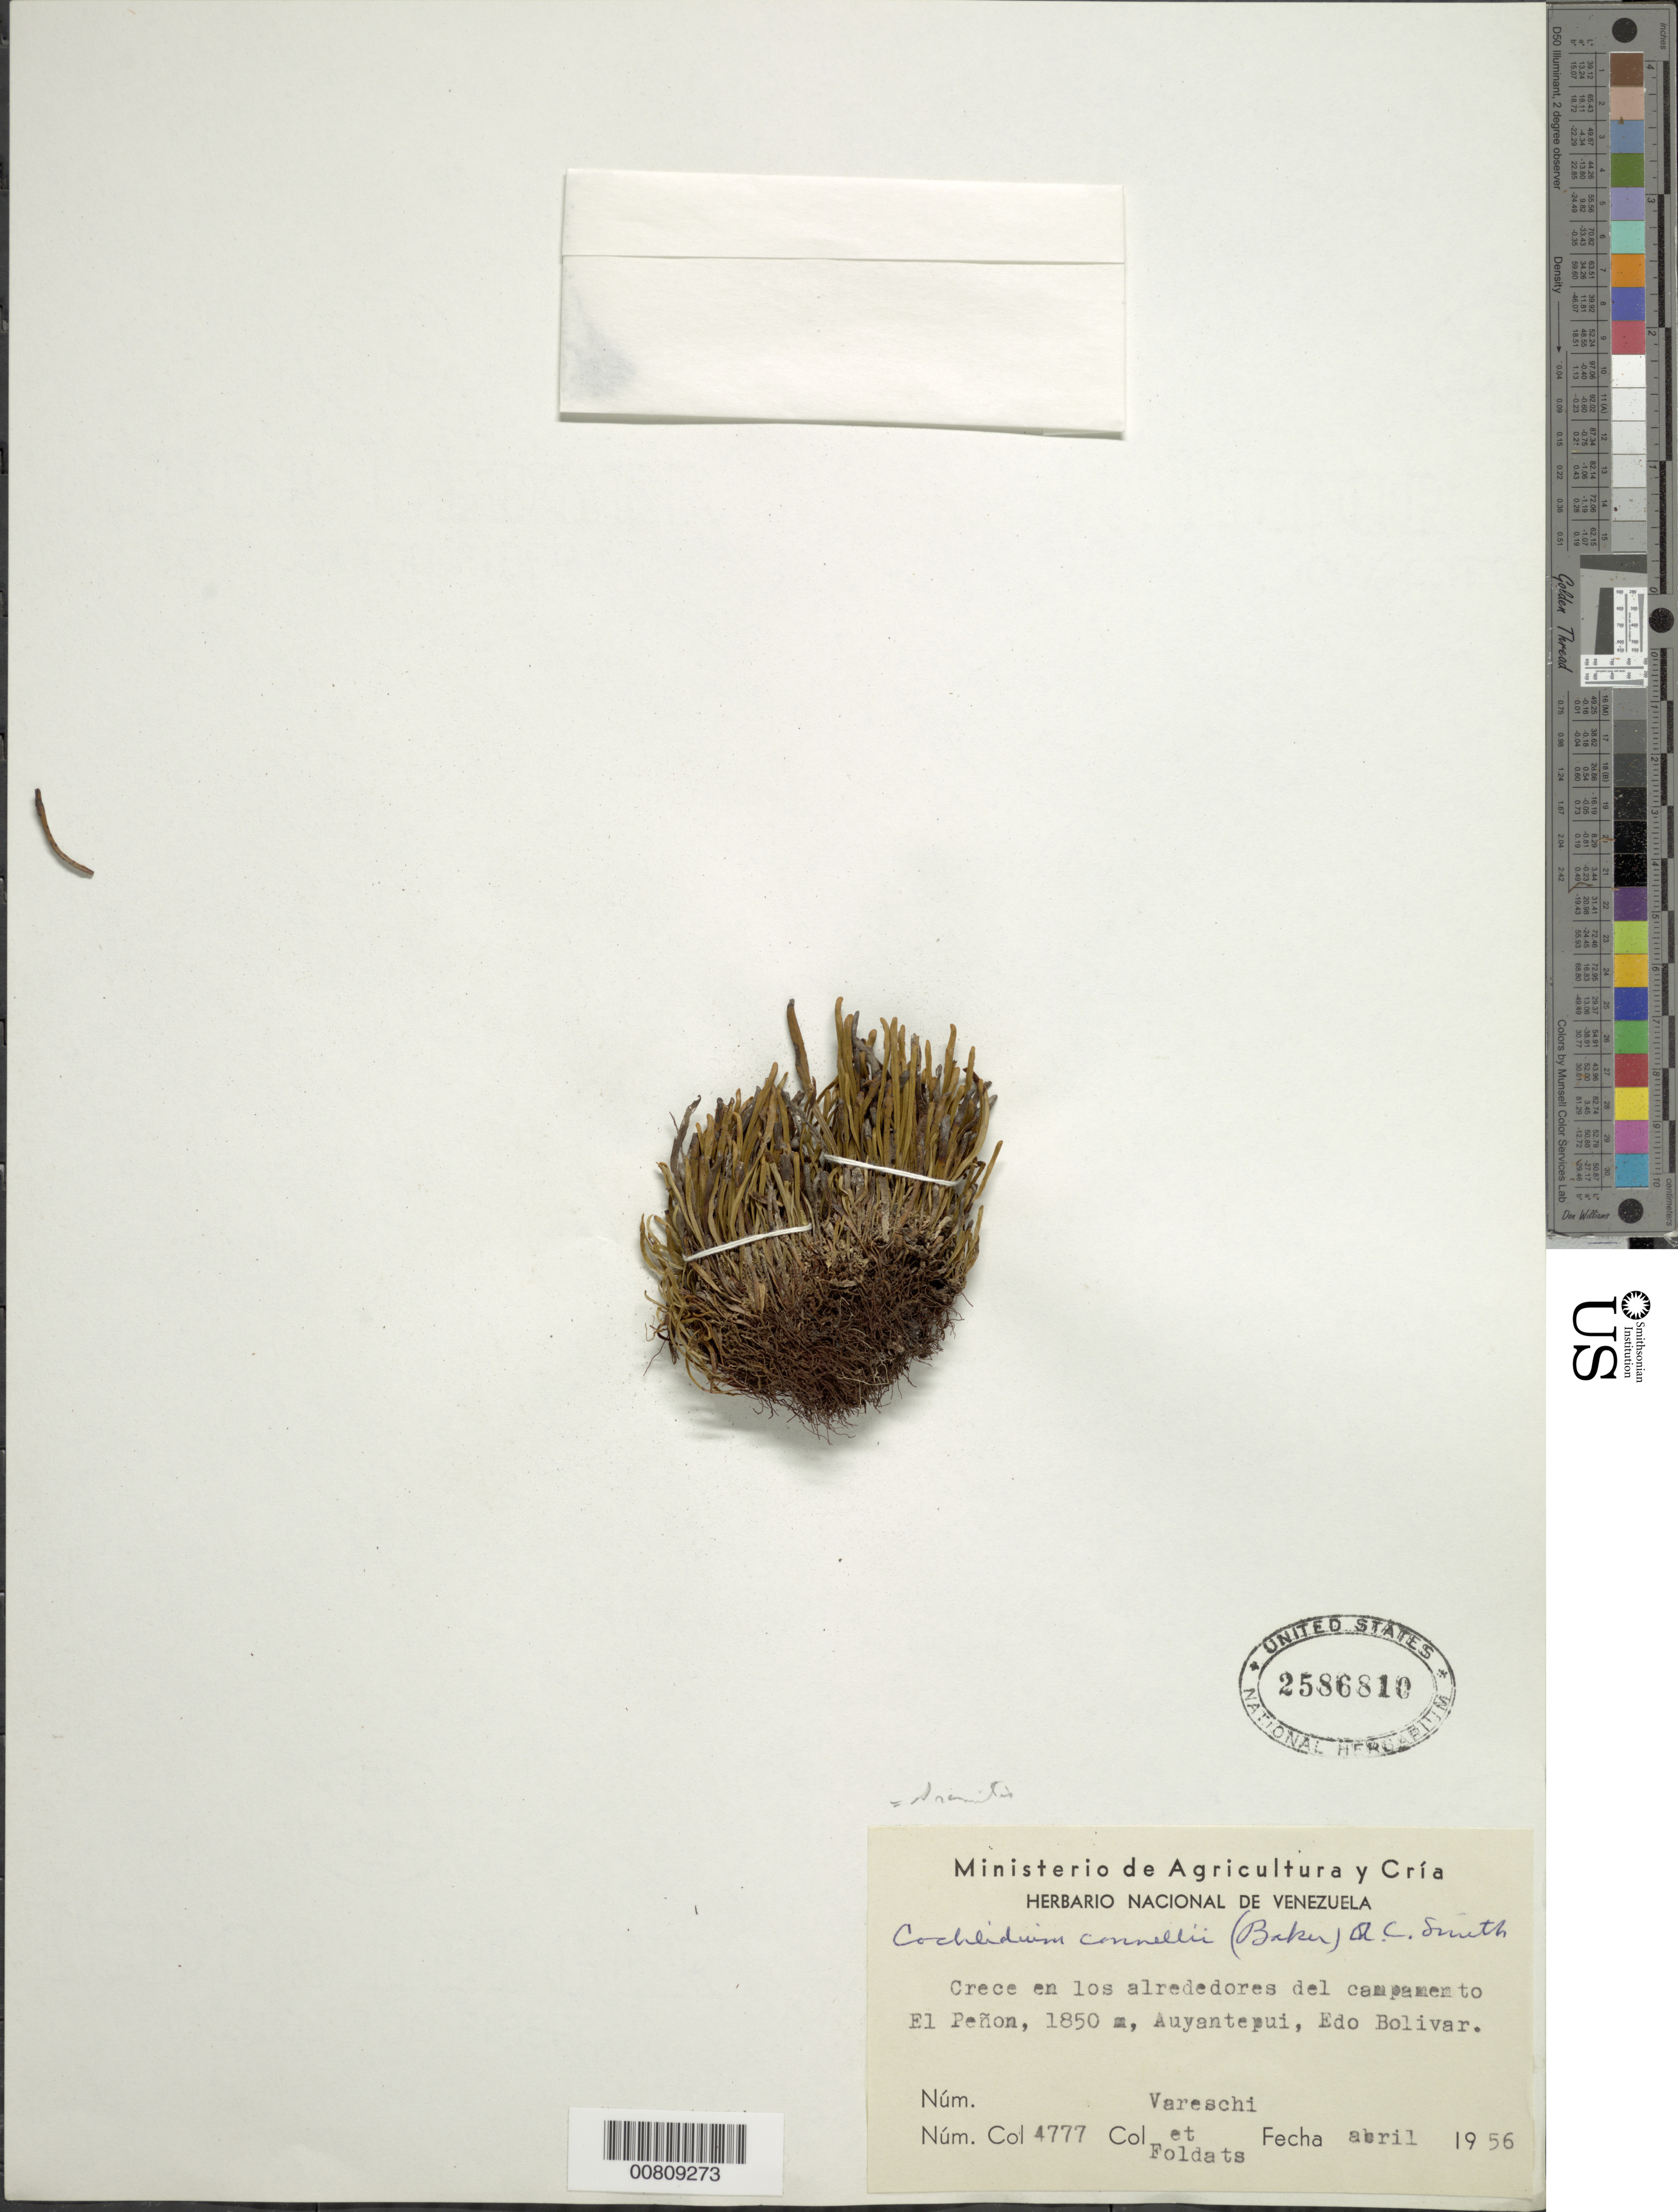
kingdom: Plantae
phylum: Tracheophyta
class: Polypodiopsida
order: Polypodiales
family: Polypodiaceae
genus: Cochlidium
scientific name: Cochlidium connellii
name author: (Baker) A.C. Sm.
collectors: V. Vareschi & E. Foldats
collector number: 4777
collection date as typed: Apr-56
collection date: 1956-04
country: Venezuela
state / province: Bolívar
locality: Auyan-tepuí, El Peñon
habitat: Crece en los alrededores del campamento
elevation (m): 1850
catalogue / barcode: US 2586810